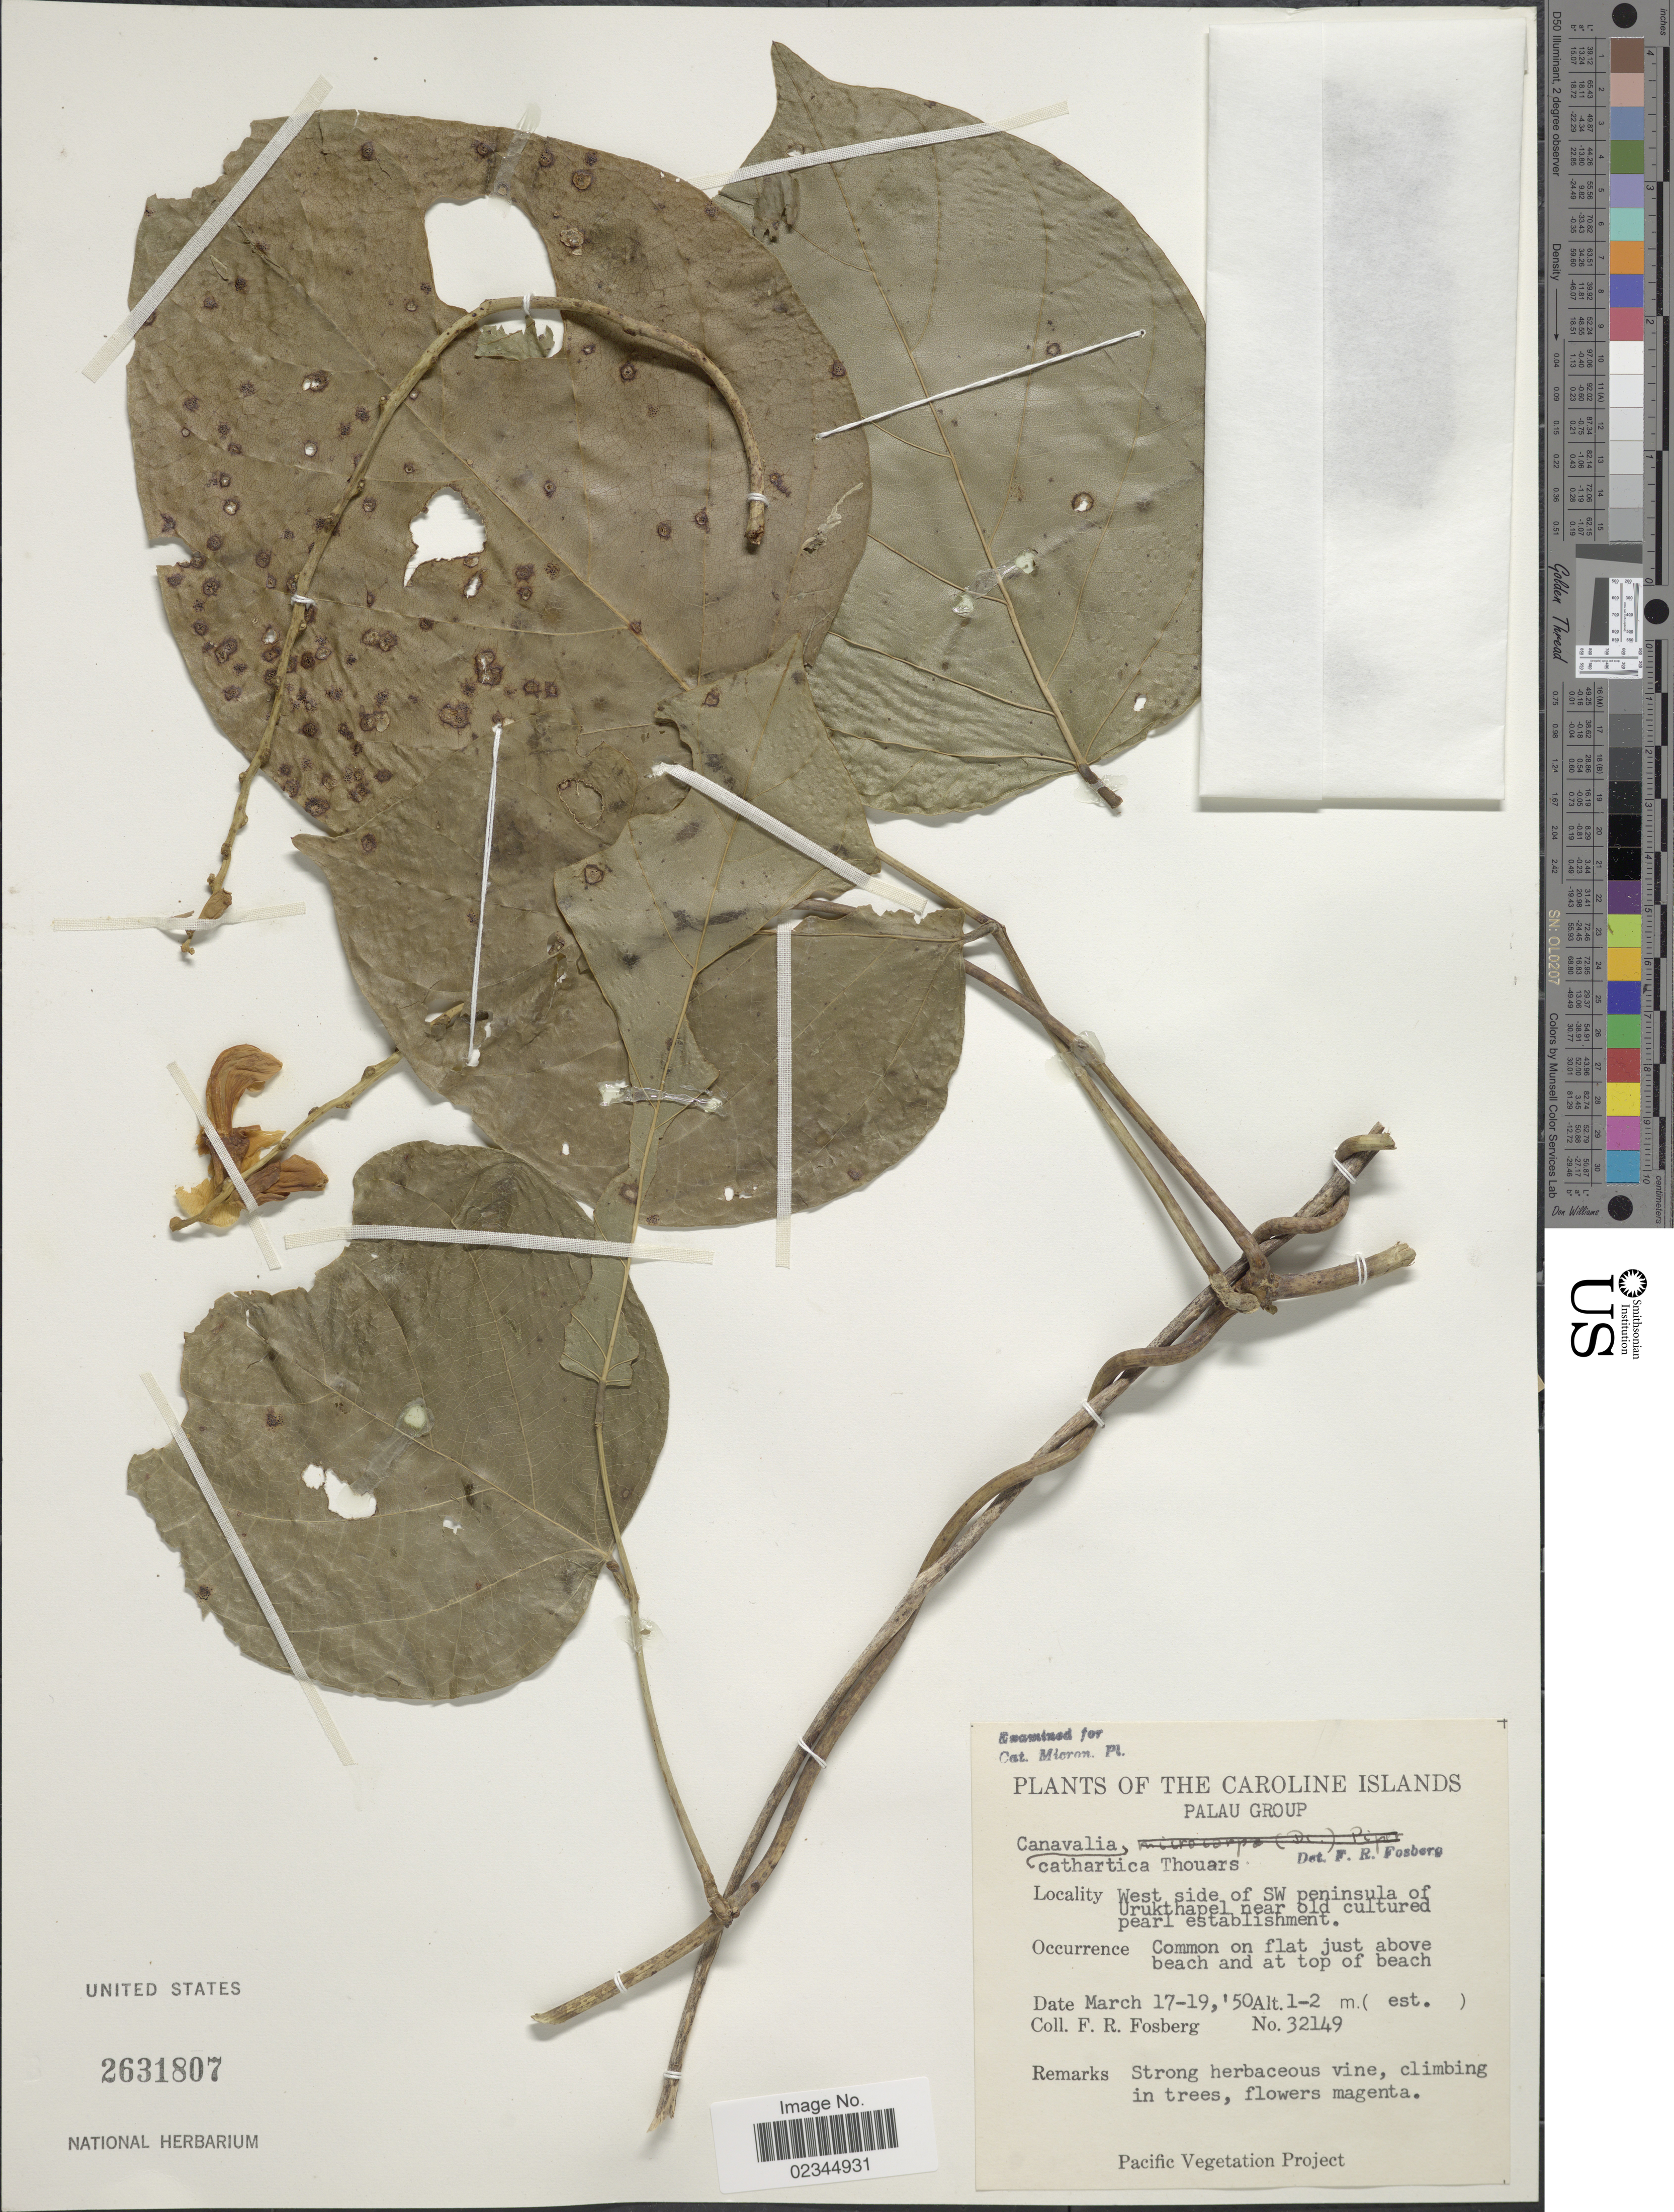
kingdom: Plantae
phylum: Tracheophyta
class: Magnoliopsida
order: Fabales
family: Fabaceae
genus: Canavalia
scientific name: Canavalia cathartica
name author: Thouars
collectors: F. R. Fosberg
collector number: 32149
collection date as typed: Transcribed d/m/y: 17/3/50 to 19/3/50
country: Palau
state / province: Koror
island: Ngeruktabel [Urukthapel]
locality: Caroline Islands, Palau Group, west side of SW peninsula of Urukthapel near old cultured pearl establishment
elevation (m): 1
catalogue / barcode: US 2631807